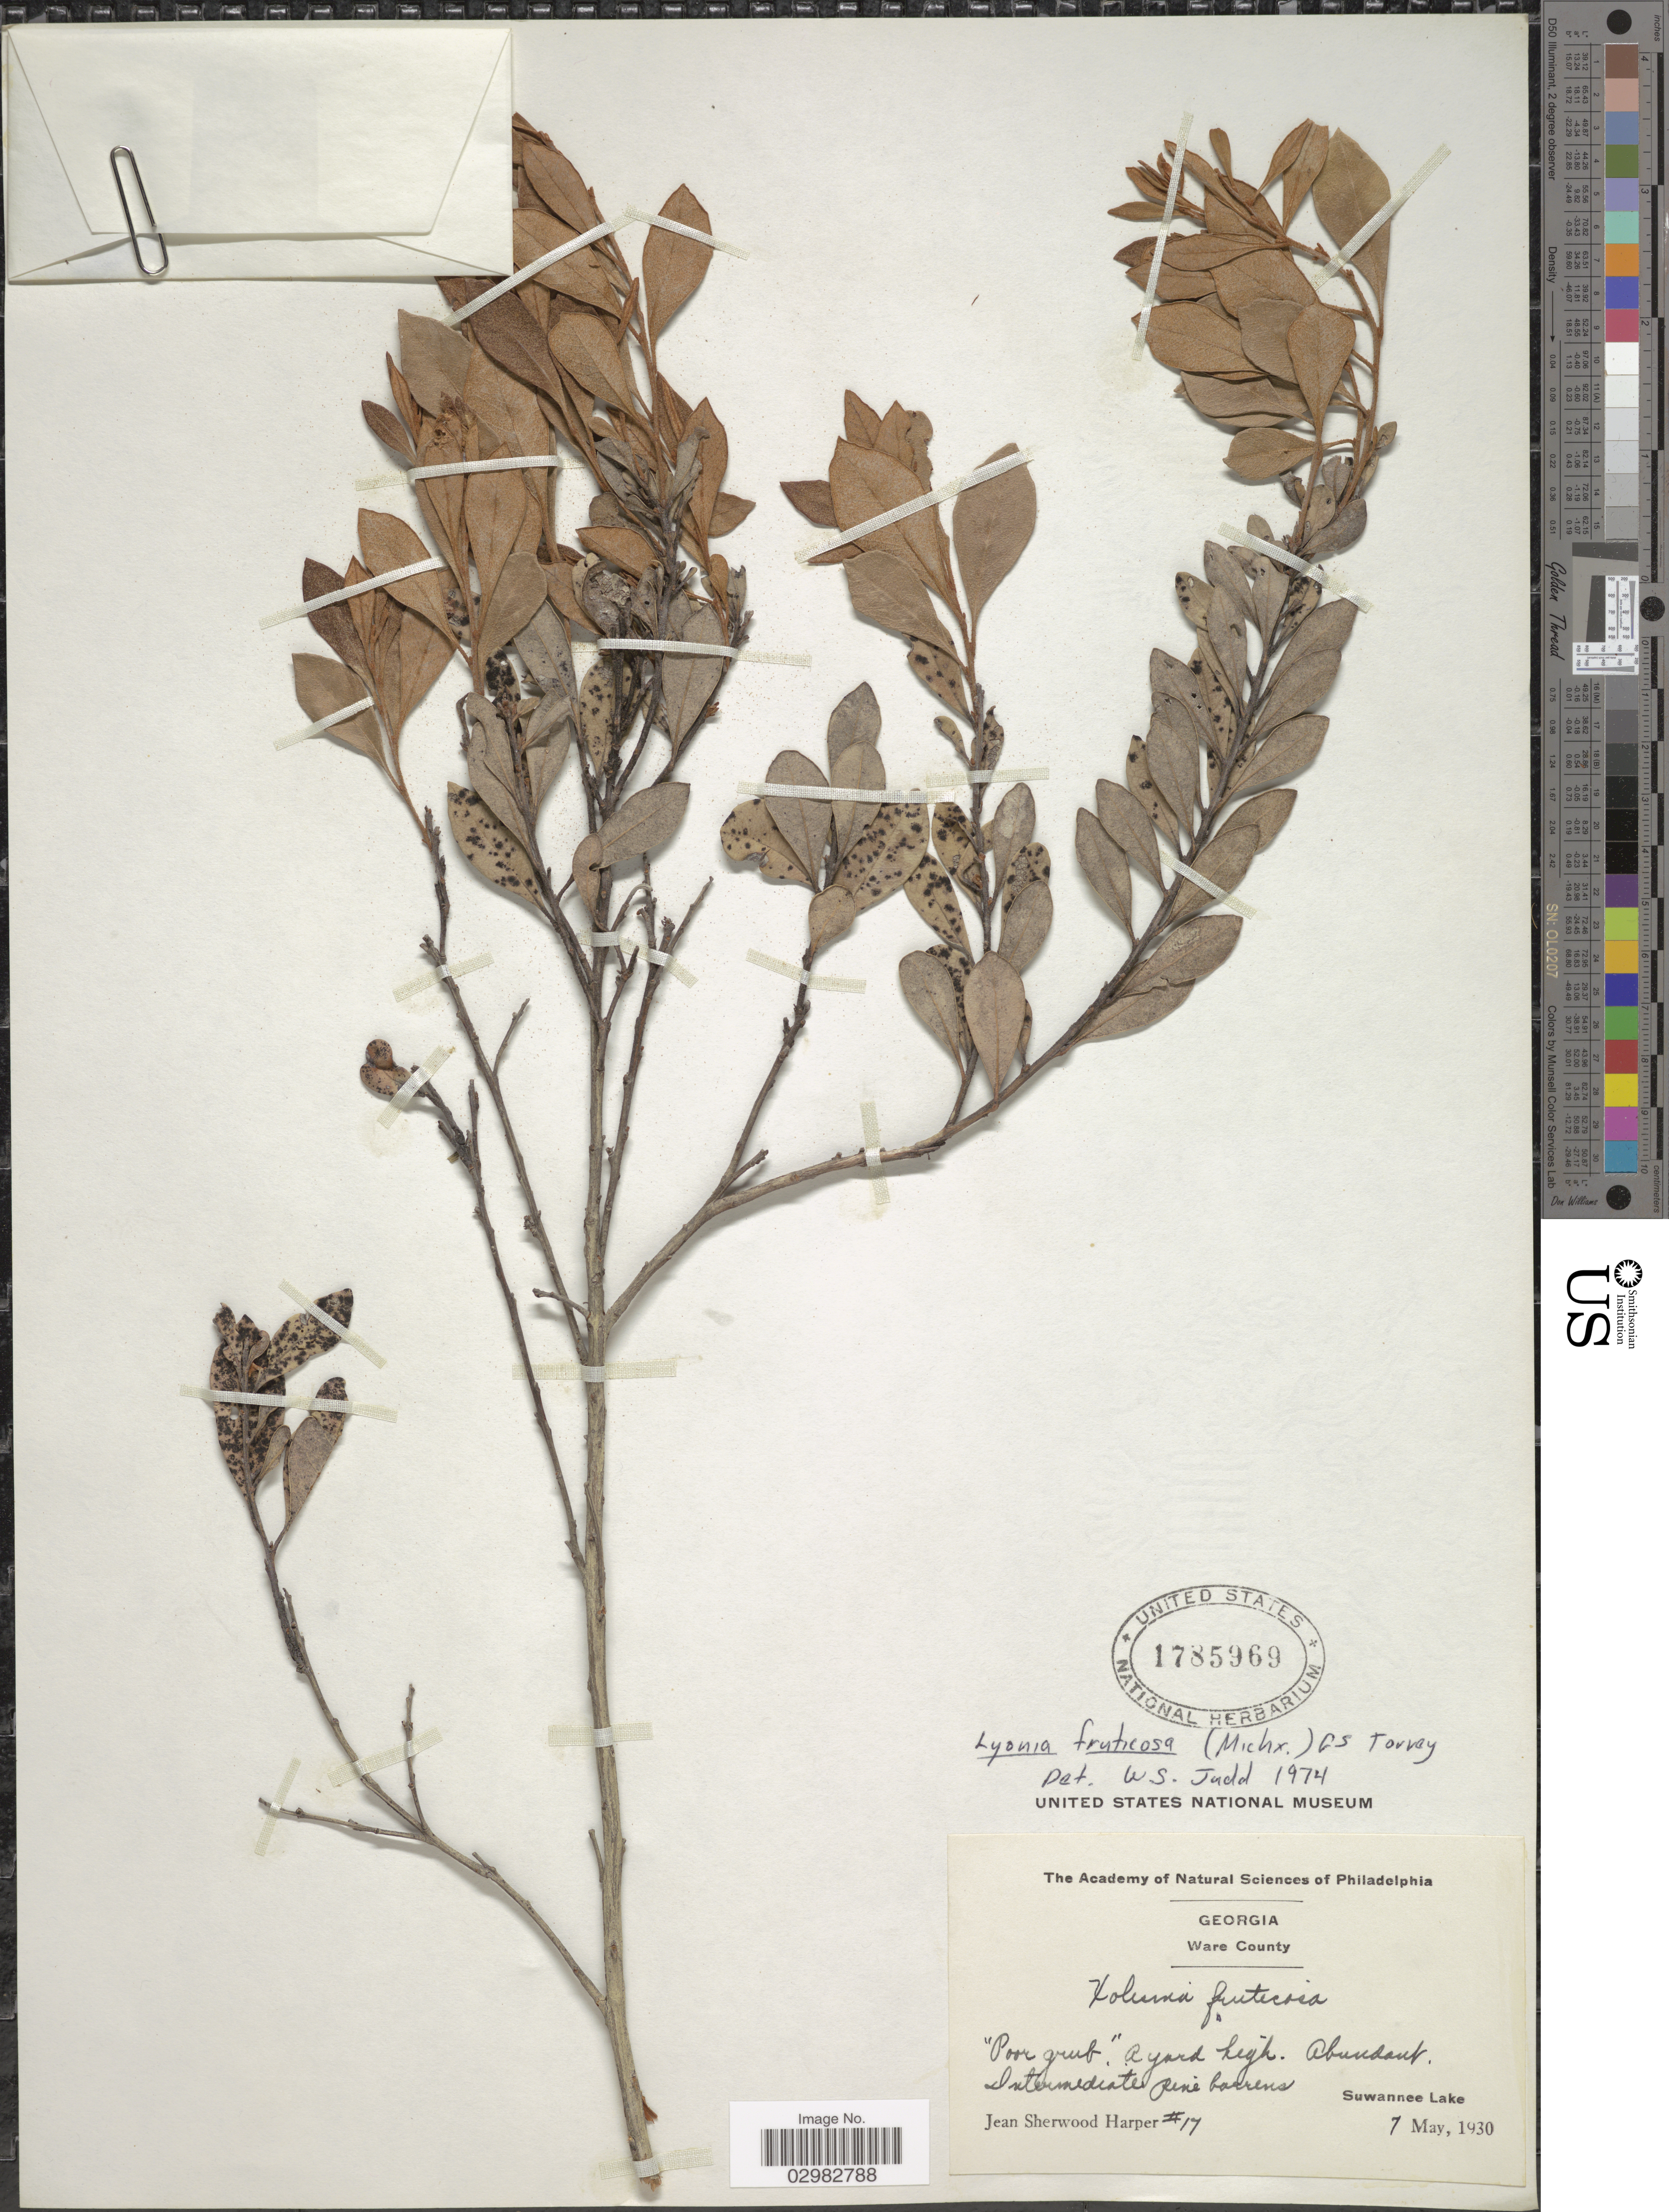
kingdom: Plantae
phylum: Tracheophyta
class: Magnoliopsida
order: Ericales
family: Ericaceae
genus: Lyonia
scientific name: Lyonia fruticosa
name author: (Michx.) G.S. Torr.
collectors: J. Harper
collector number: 17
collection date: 1930-05-07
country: United States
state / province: Georgia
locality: Ware County, Suwannee Lake.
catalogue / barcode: US 1785969